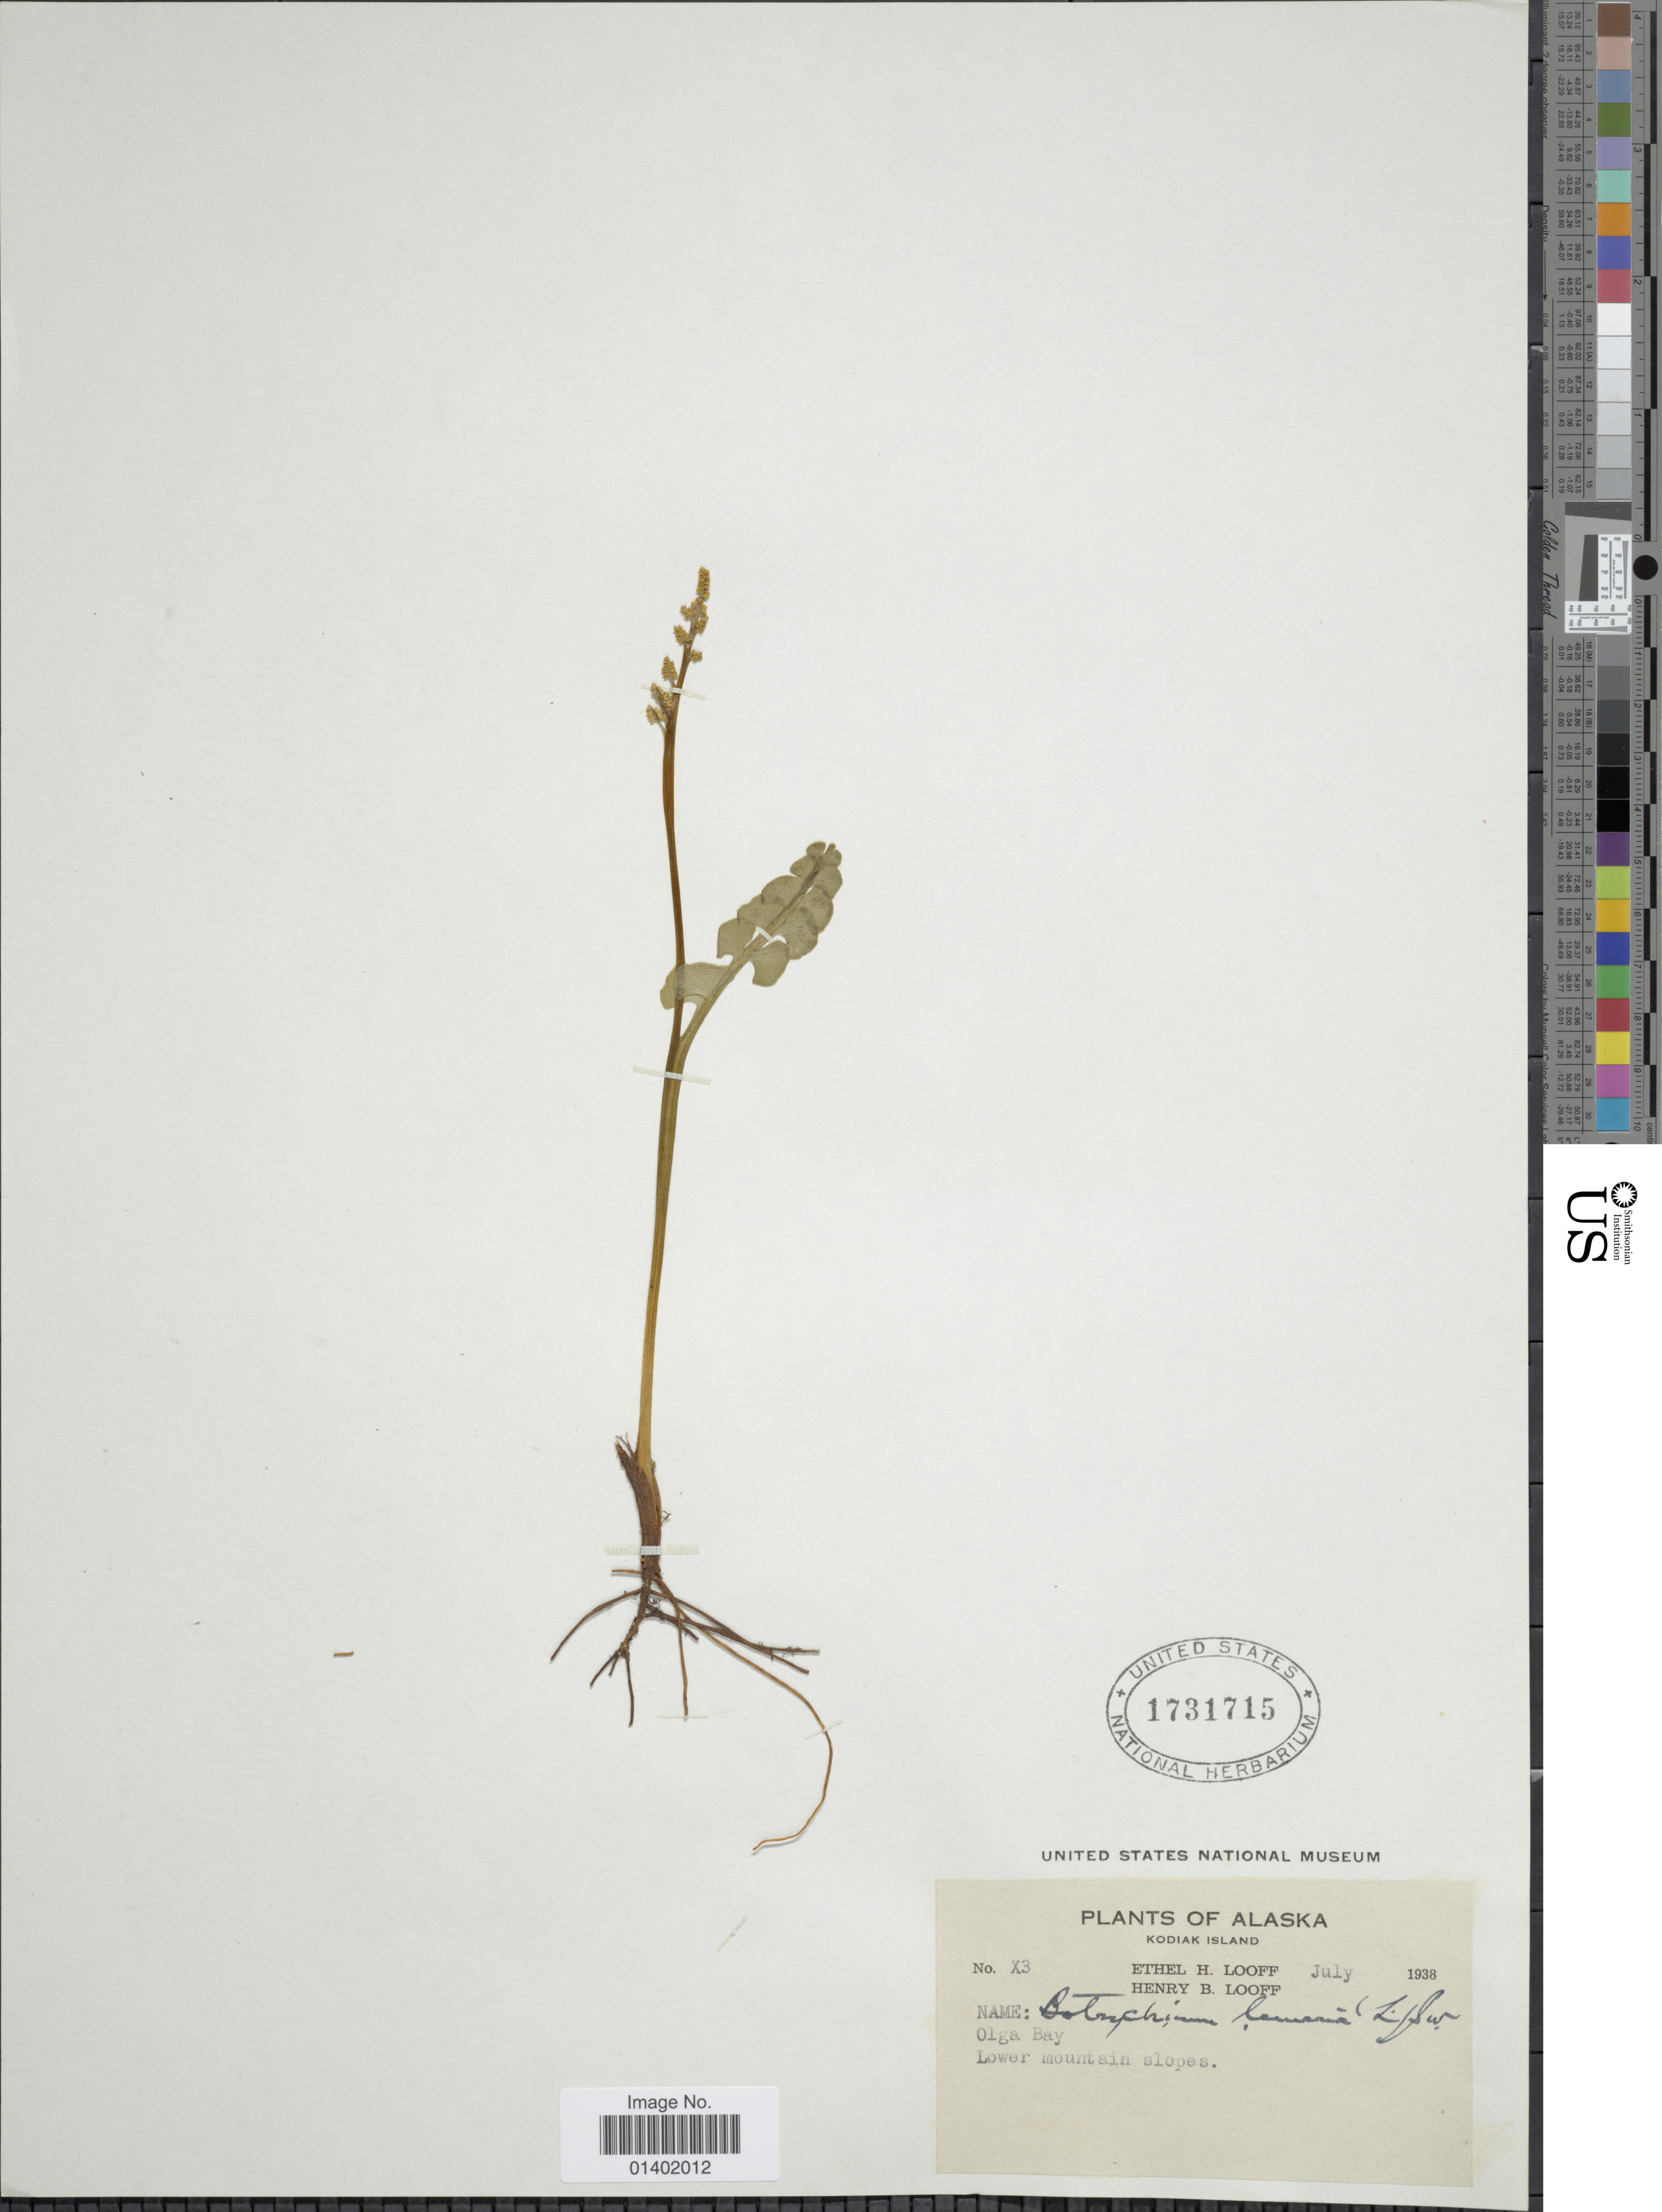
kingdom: Plantae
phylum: Tracheophyta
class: Polypodiopsida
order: Ophioglossales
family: Ophioglossaceae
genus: Botrychium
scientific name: Botrychium lunaria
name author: (L.) Sw.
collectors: E. Looff & H. Looff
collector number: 103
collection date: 1938-07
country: United States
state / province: Alaska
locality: Kodiak Island, Olga Bay, Lower mountain slopes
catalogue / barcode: US 1731715